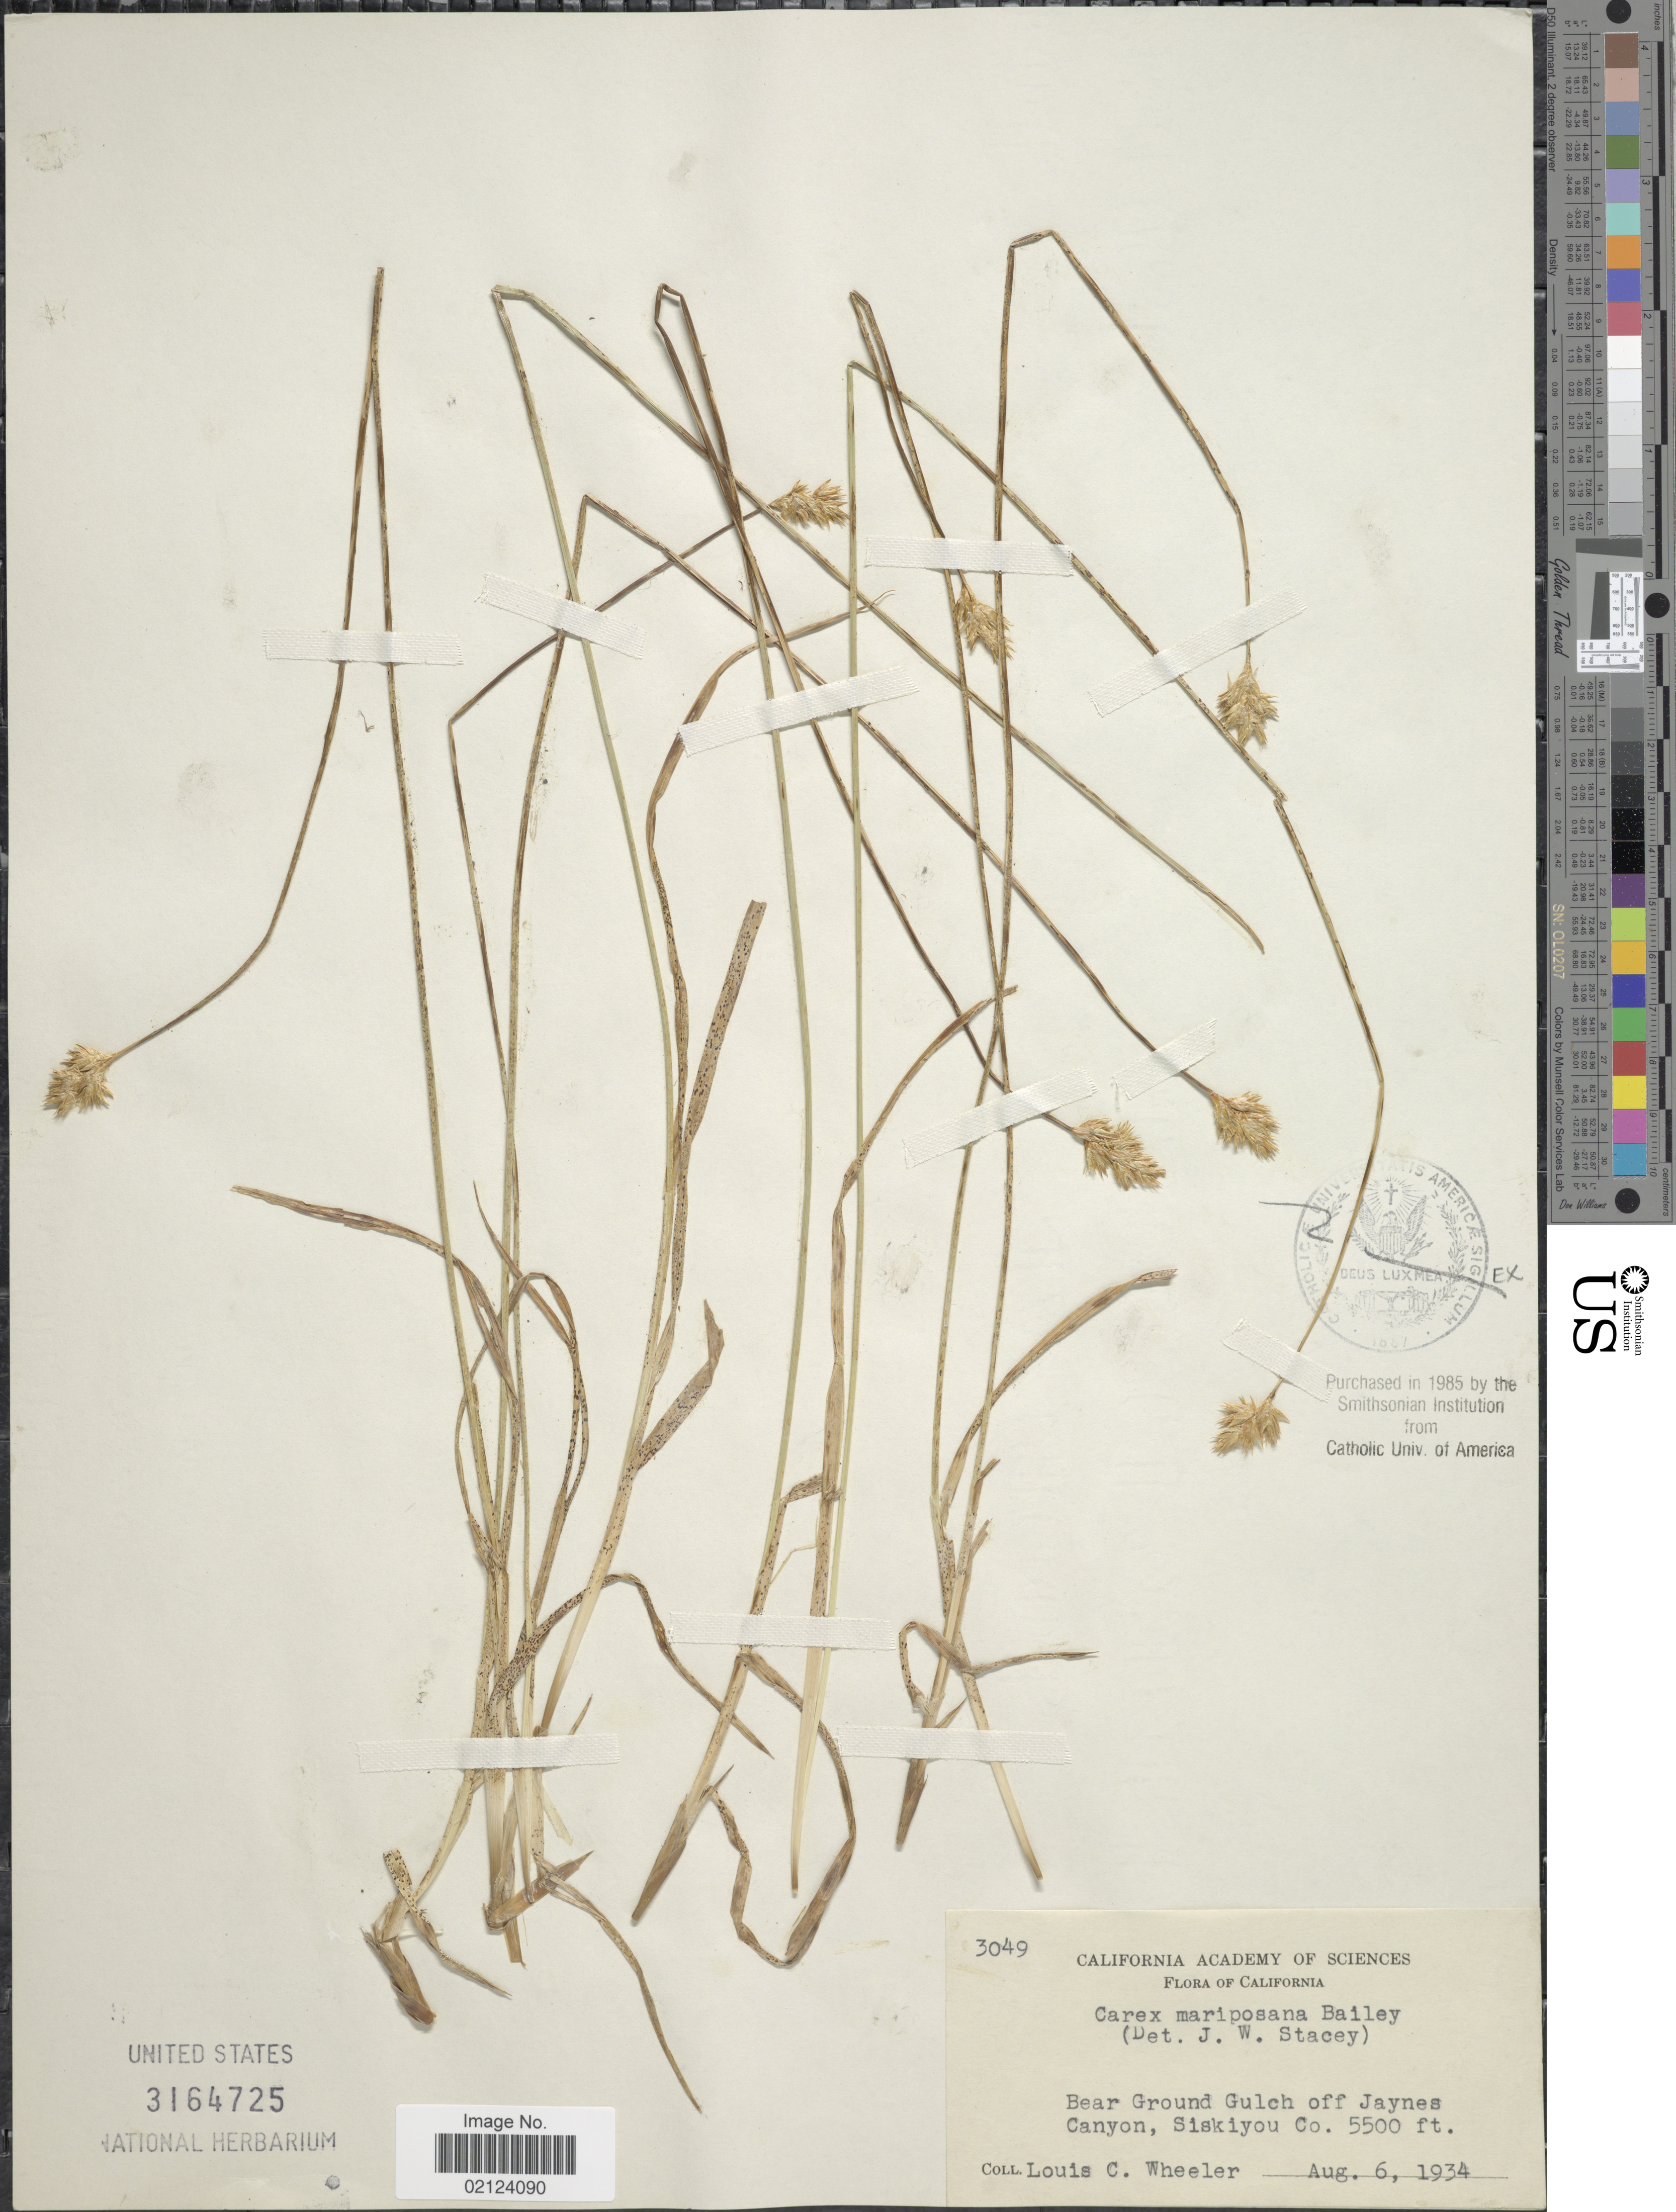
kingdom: Plantae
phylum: Tracheophyta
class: Liliopsida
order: Poales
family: Cyperaceae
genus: Carex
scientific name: Carex mariposana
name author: L.H. Bailey ex Mack.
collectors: L. C. Wheeler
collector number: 3049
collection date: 1934-08-06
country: United States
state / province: California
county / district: Siskiyou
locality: Bear Ground Gulch off Jaynes Canyon, Siskiyou Co.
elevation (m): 1676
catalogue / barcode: US 3164725